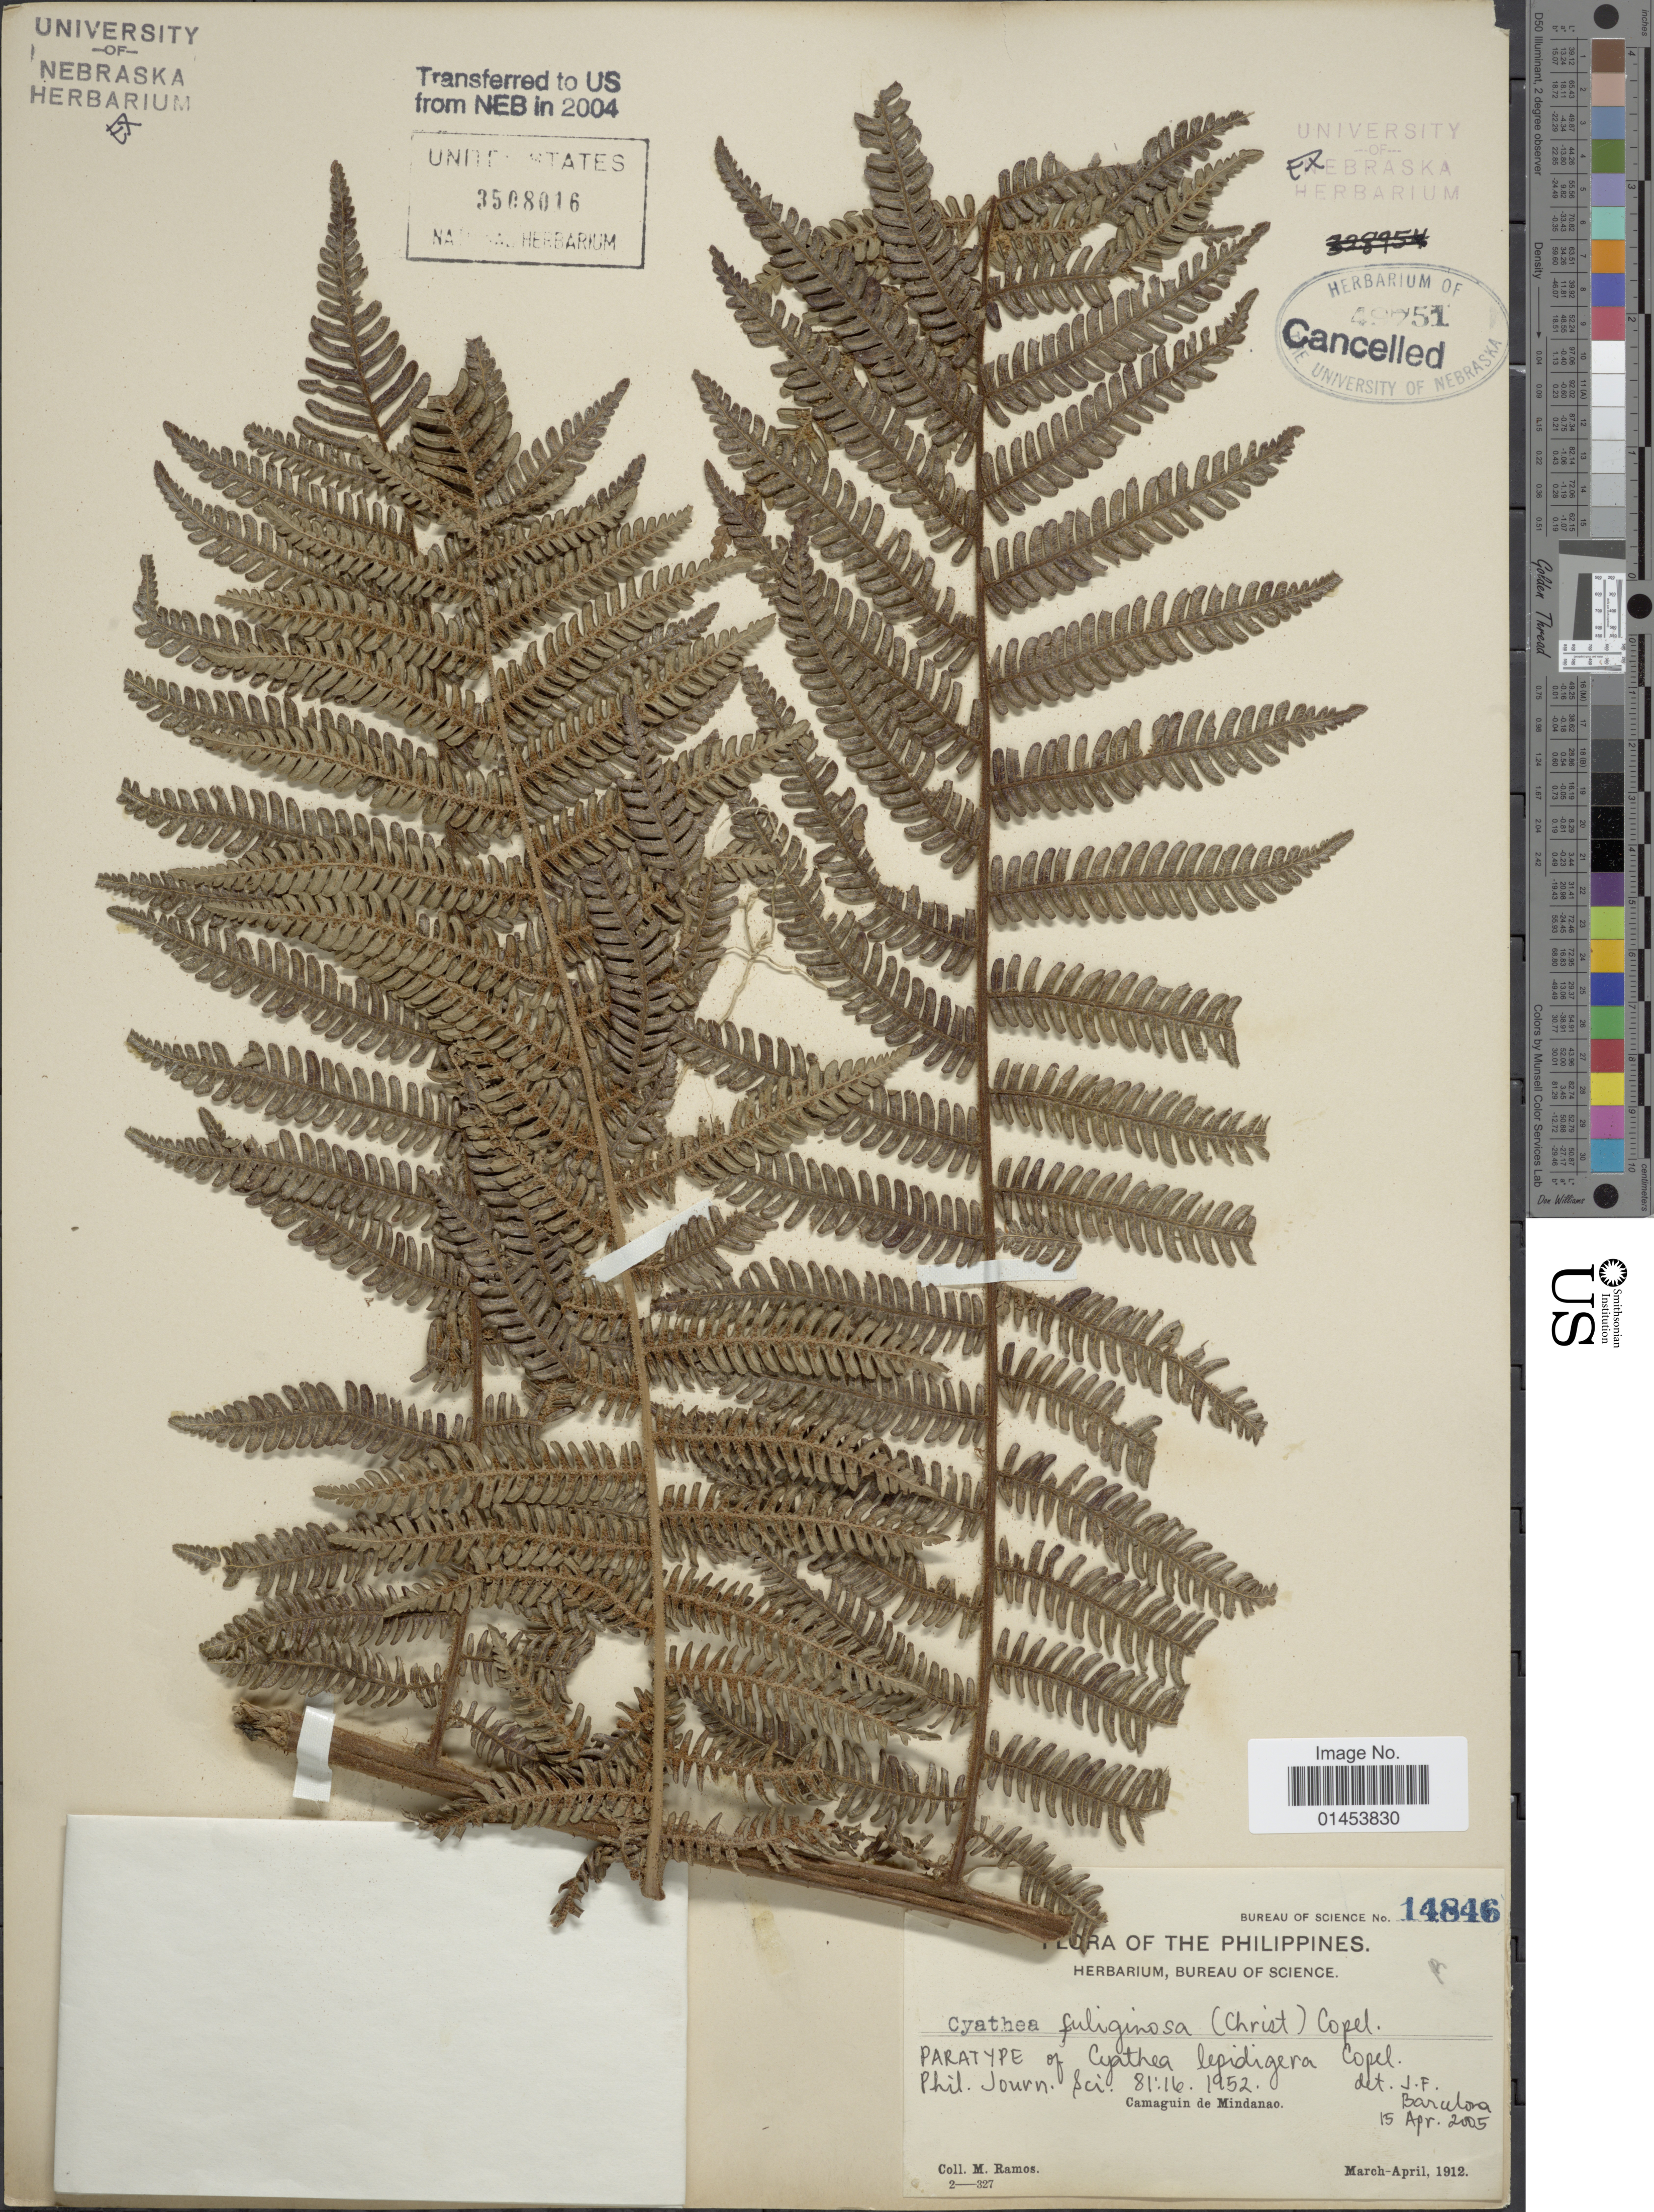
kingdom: Plantae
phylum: Tracheophyta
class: Polypodiopsida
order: Cyatheales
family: Cyatheaceae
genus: Cyathea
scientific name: Cyathea fuliginosa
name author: (Christ) Copel.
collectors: M. Ramos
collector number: Bureau of Science 14846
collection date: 1912-03/1912-04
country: Philippines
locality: Camaguin de Mindanao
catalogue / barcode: US 3508016